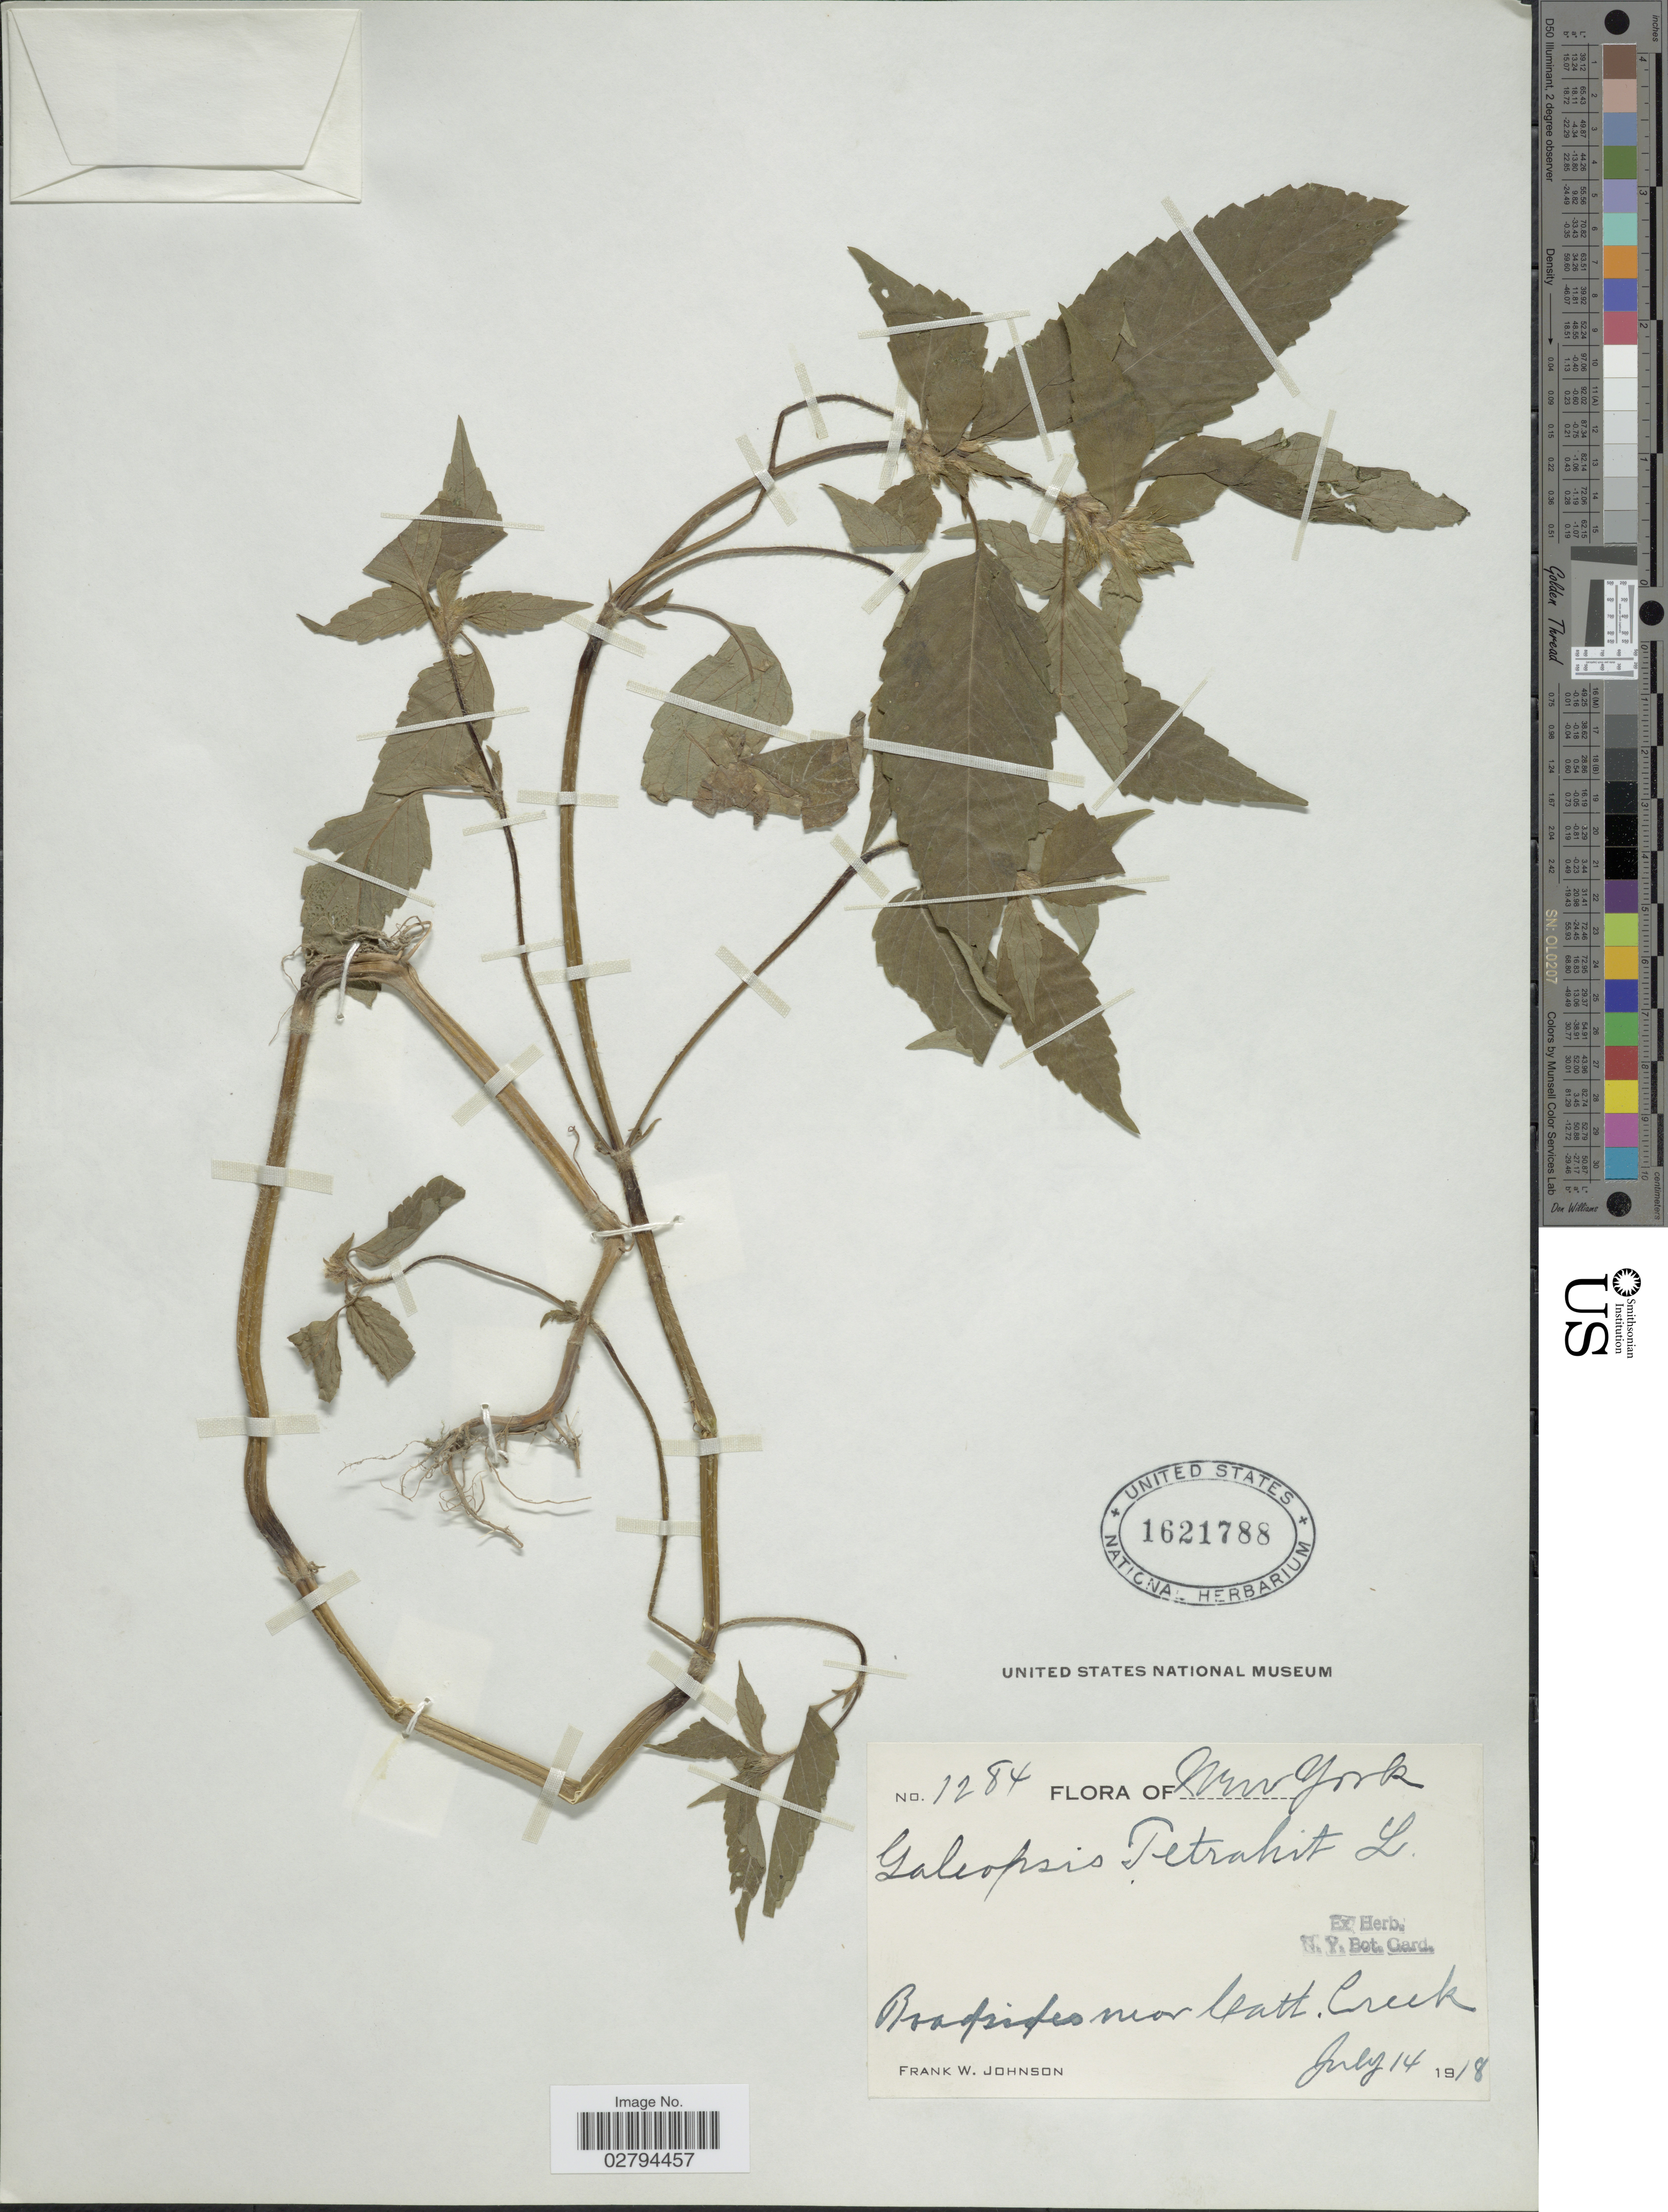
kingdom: Plantae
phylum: Tracheophyta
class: Magnoliopsida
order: Lamiales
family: Lamiaceae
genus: Galeopsis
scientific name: Galeopsis tetrahit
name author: L.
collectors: F. W. Johnson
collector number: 1284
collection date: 1918-07-14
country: United States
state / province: New York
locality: Roadsides near Catt. Creek.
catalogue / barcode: US 1621788